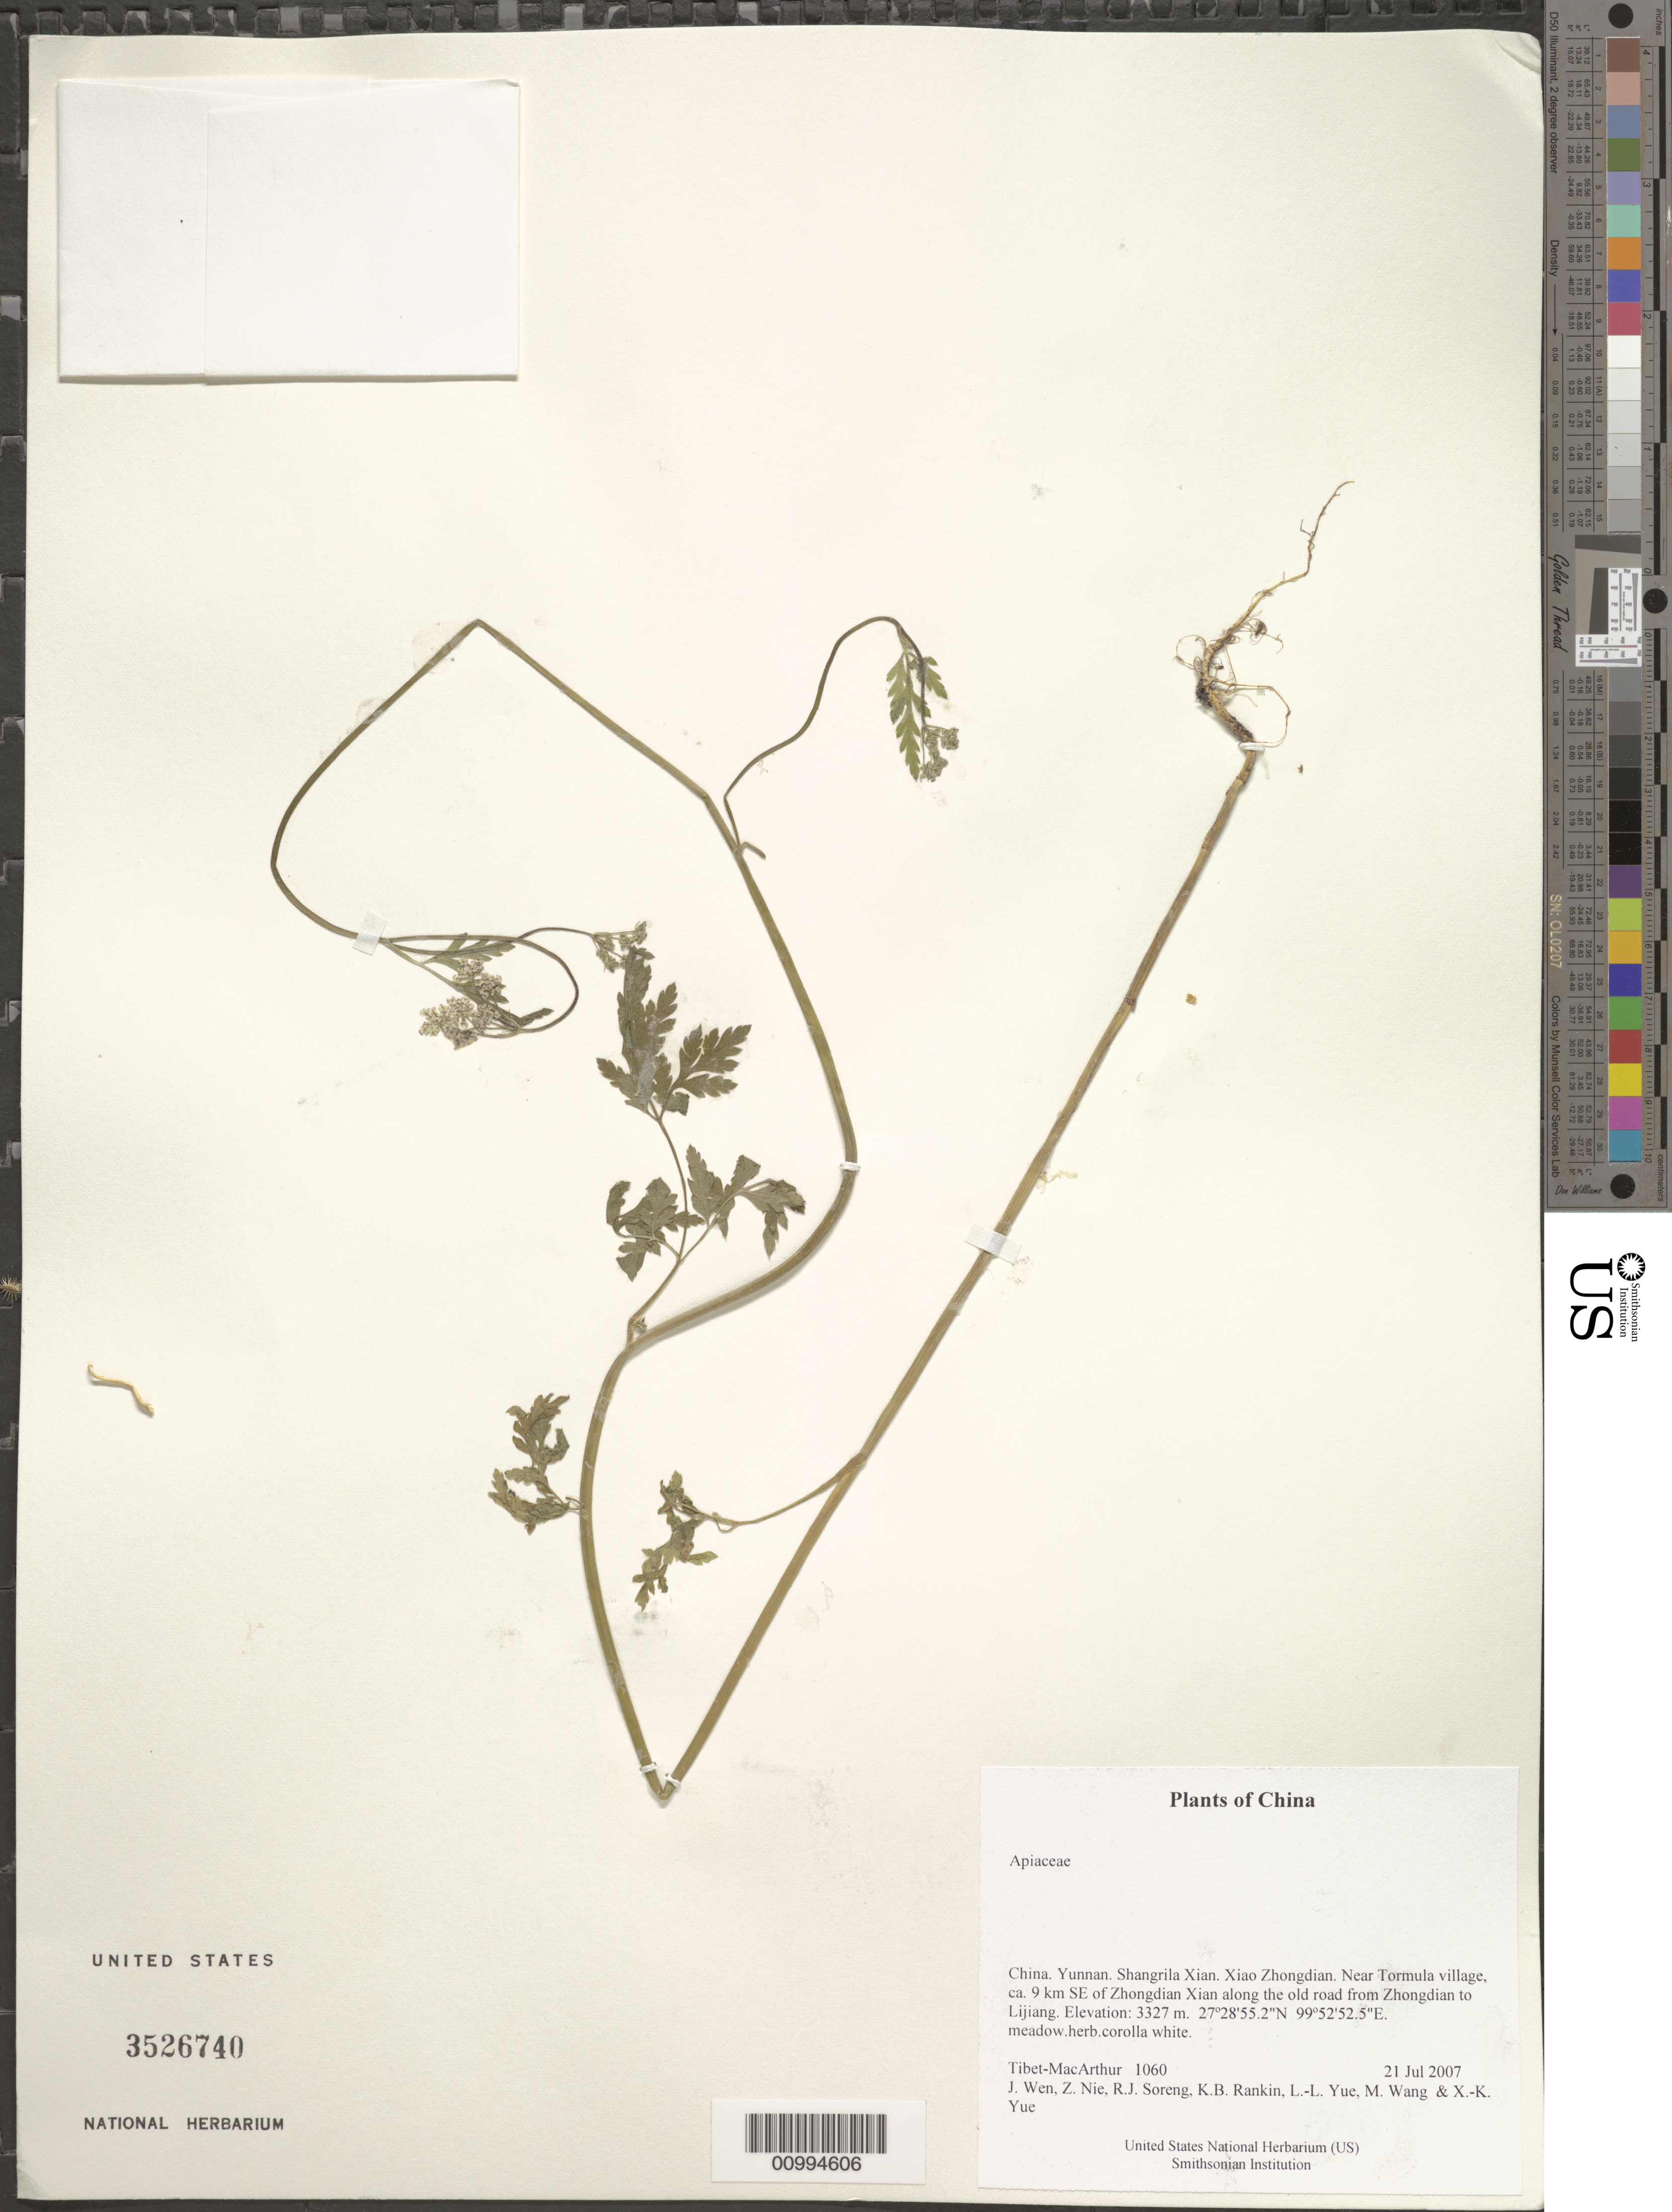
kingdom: Plantae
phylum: Tracheophyta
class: Magnoliopsida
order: Apiales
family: Apiaceae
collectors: Tibet-MacArthur, J. Wen, Z. Nie, R. J. Soreng, K. Rankin, L. Yue, M. Wang & X. Yue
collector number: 1060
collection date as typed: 21 Jul 2007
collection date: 2007-07-21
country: China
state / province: Yunnan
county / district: Shangrila Xian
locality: Xiao Zhongdian. Near Tormula village, ca. 9 km SE of Zhongdian Xian along the old road from Zhongdian to Lijiang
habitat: meadow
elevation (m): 3327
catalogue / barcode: US 3526740